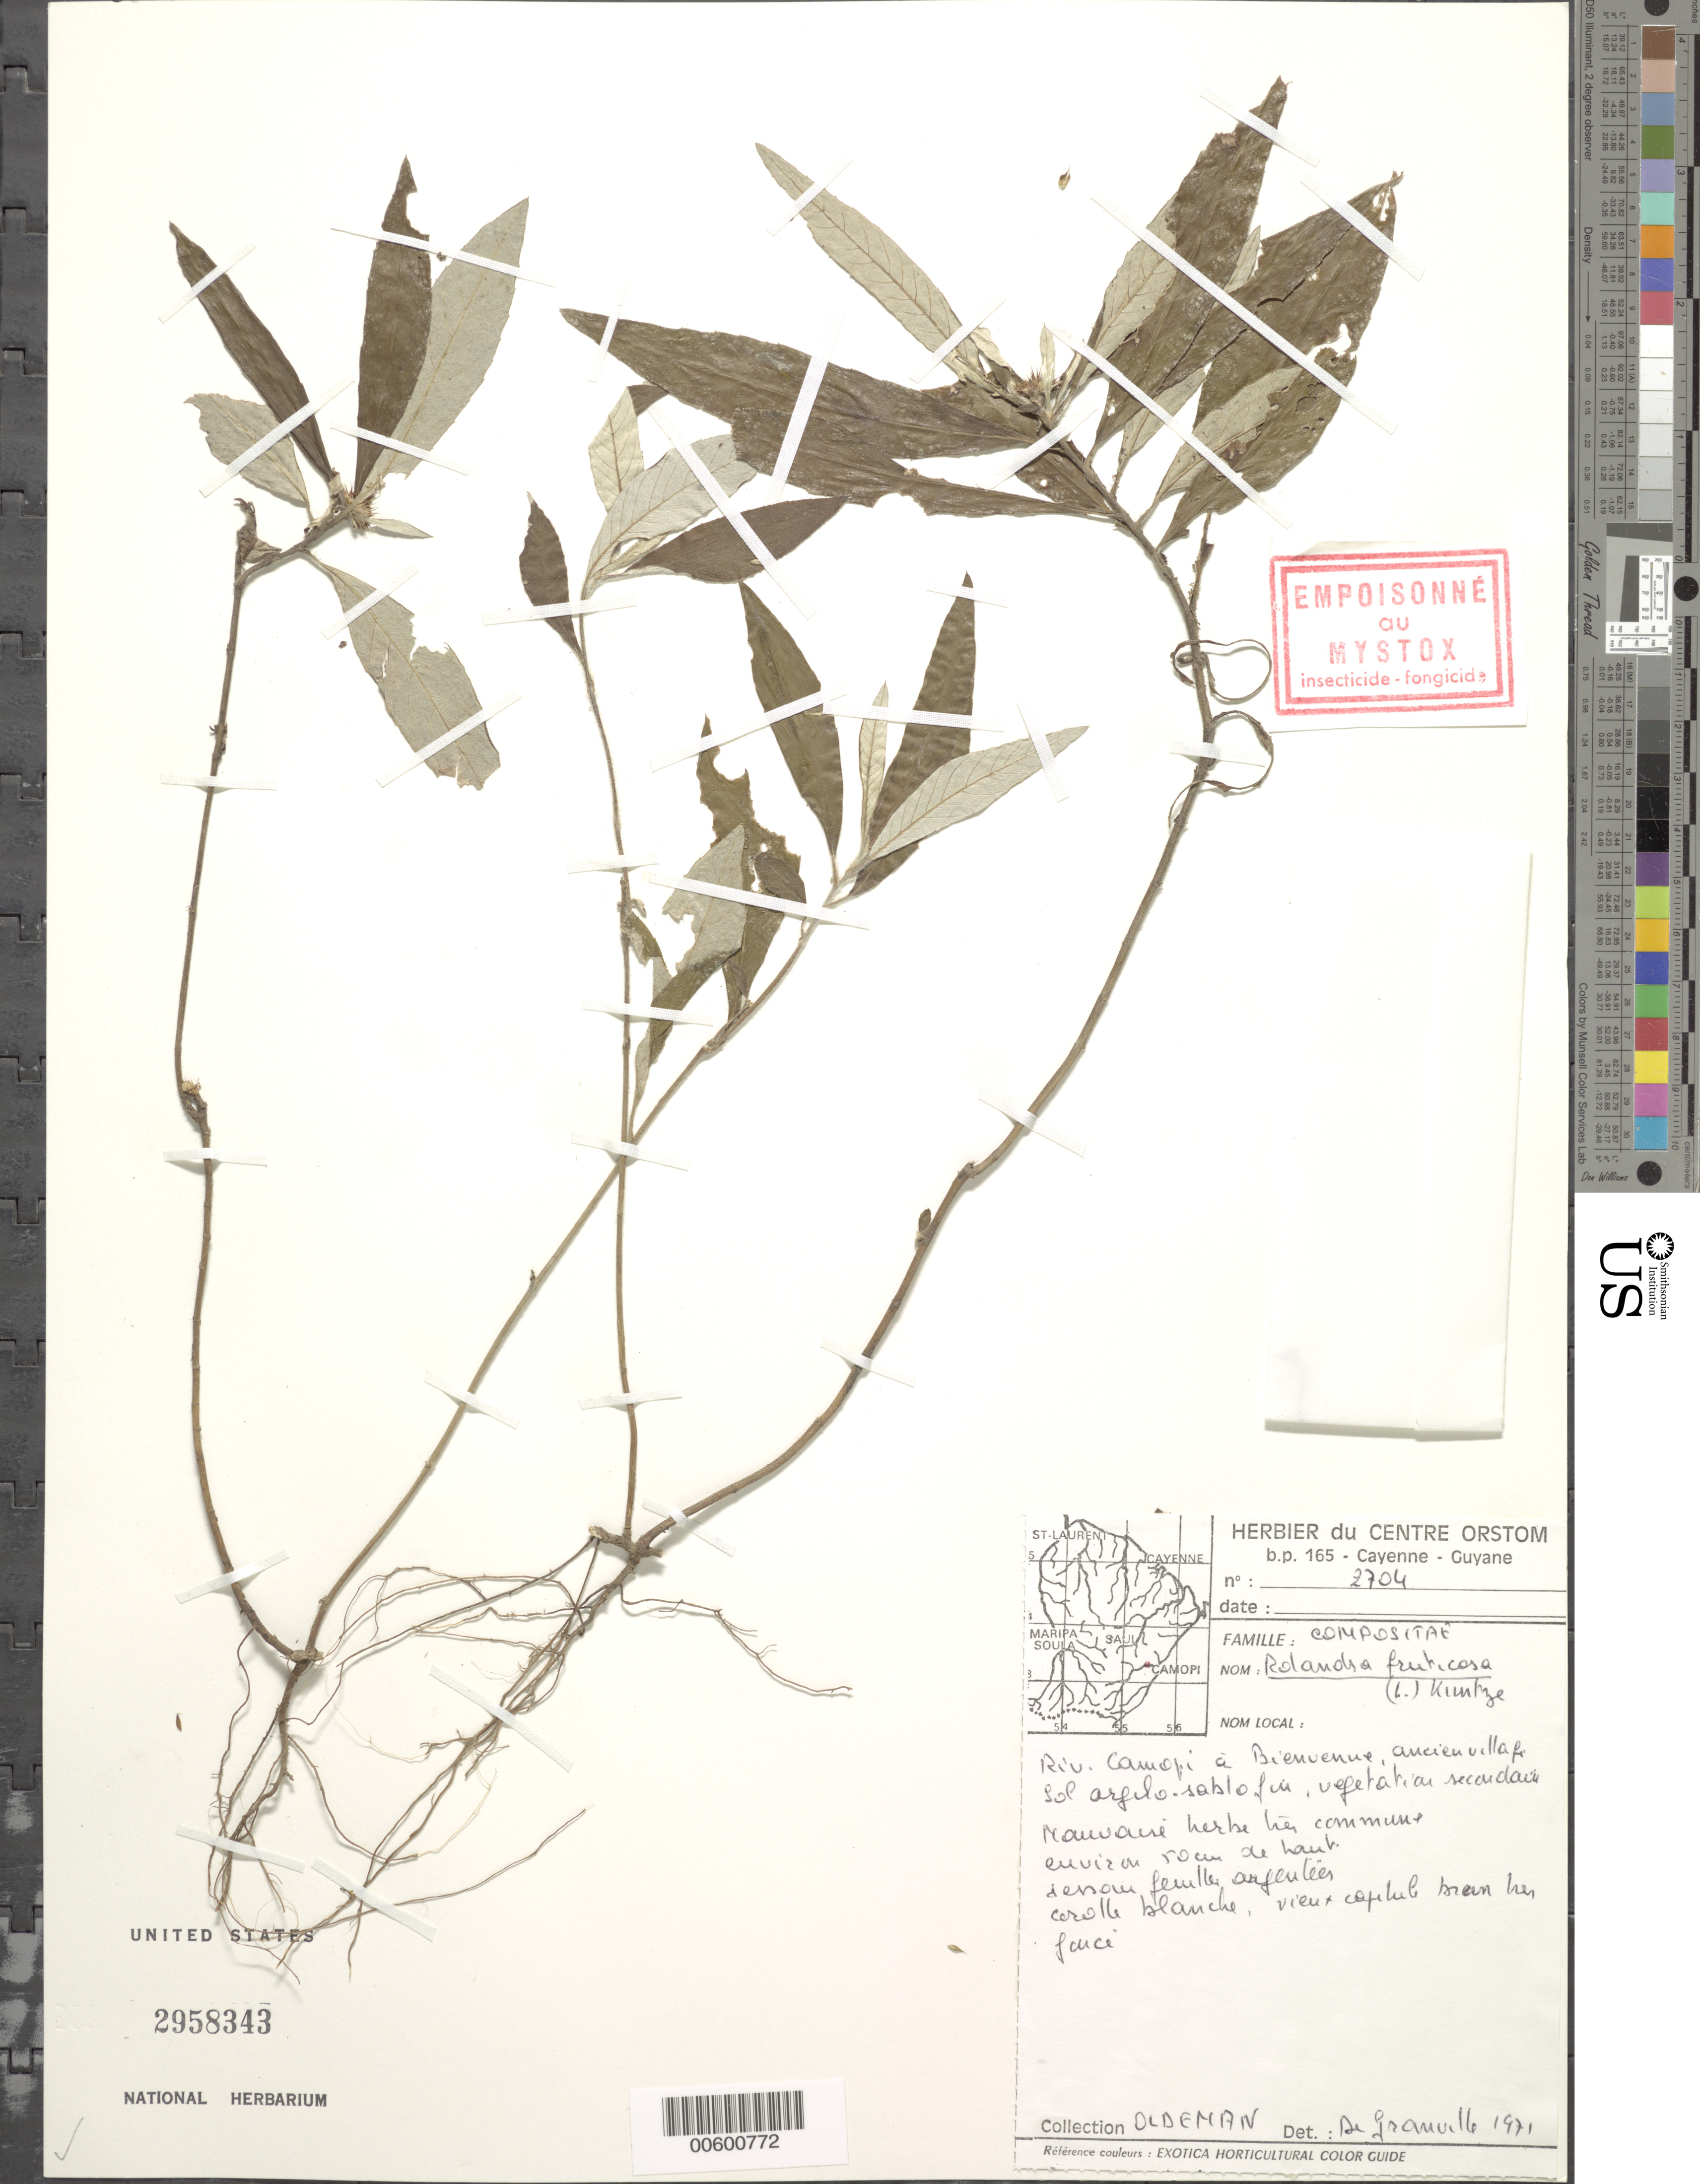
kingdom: Plantae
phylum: Tracheophyta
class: Magnoliopsida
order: Asterales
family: Asteraceae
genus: Rolandra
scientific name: Rolandra fruticosa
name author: (L.) Kuntze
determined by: Granville, J. J. de, (CAY), Institut de Recherche pour le Developpement (IRD) (FRENCH GUIANA)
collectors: R. Oldeman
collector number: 2704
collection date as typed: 14-Dec-67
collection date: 1967-12-14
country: French Guiana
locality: Camopi R., near Bienvue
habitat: Végétation secondaire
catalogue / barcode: US 2958343